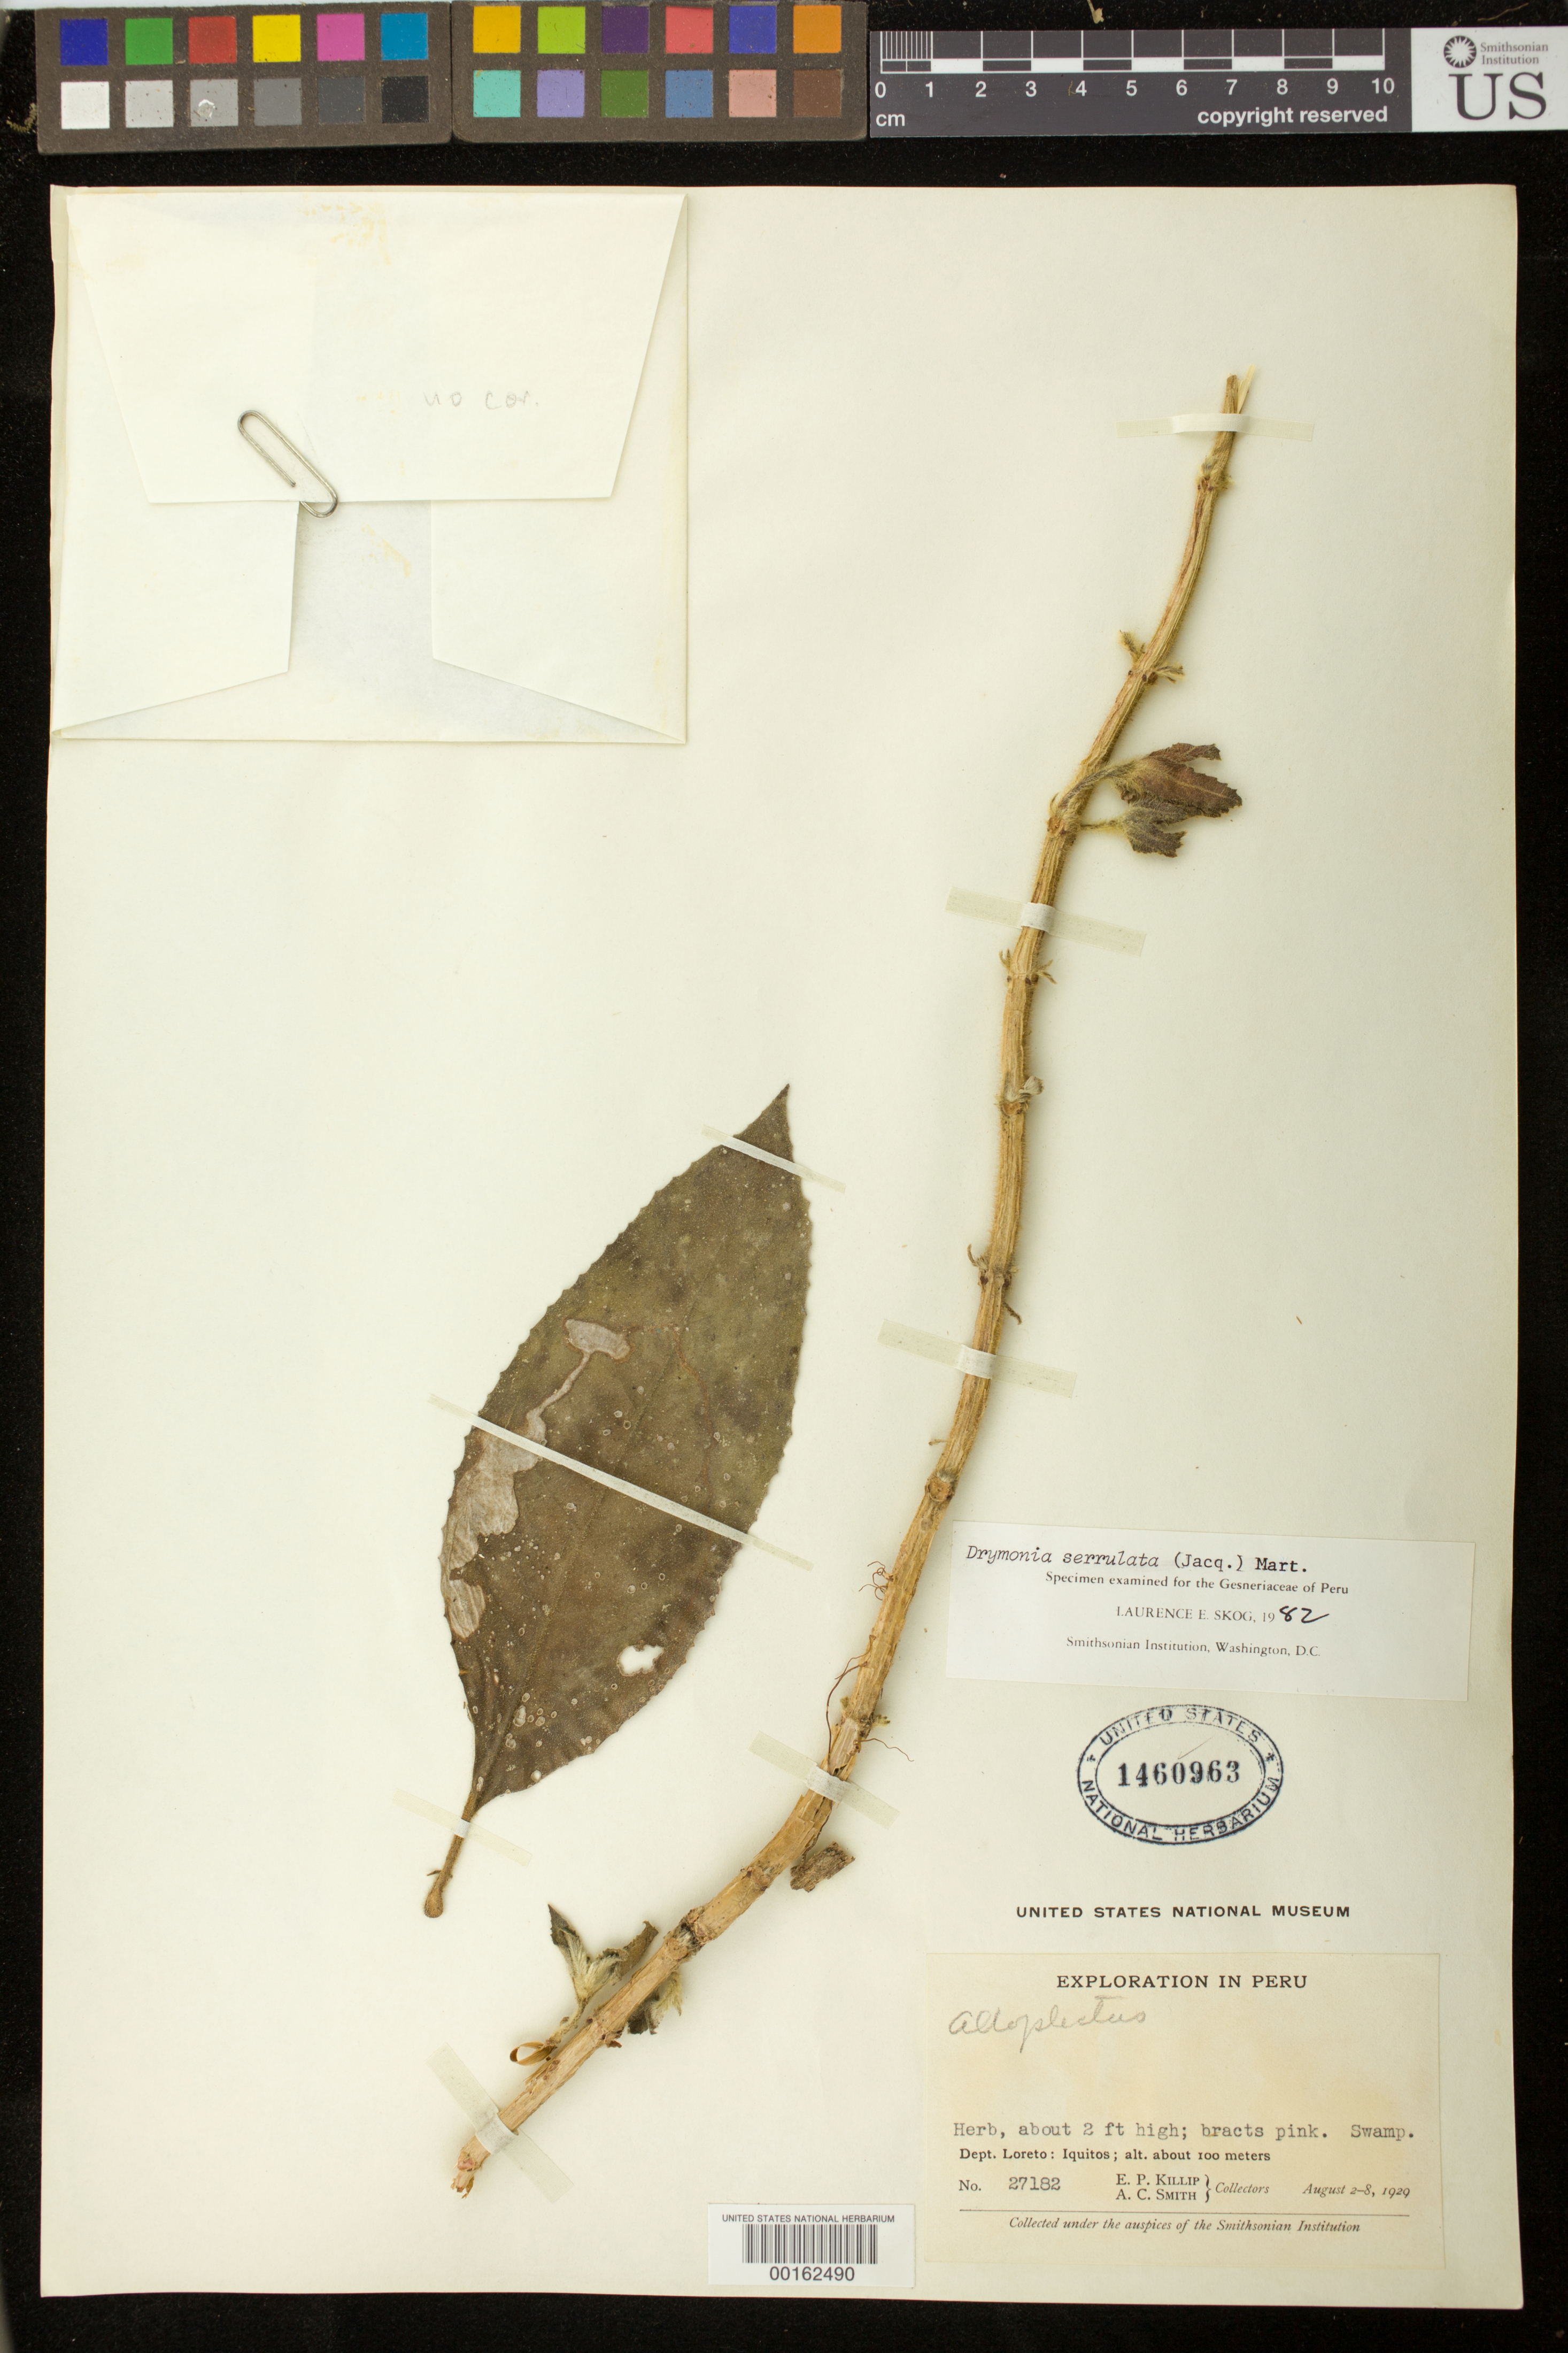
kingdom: Plantae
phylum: Tracheophyta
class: Magnoliopsida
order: Lamiales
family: Gesneriaceae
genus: Drymonia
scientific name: Drymonia serrulata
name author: (Jacq.) Mart.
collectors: E. P. Killip & A. C. Smith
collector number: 27182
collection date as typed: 2-8 Aug 1929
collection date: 1929-08-02/1929-08-08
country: Peru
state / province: Loreto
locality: Iquitos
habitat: Swamp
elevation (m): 100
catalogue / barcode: US 1460963